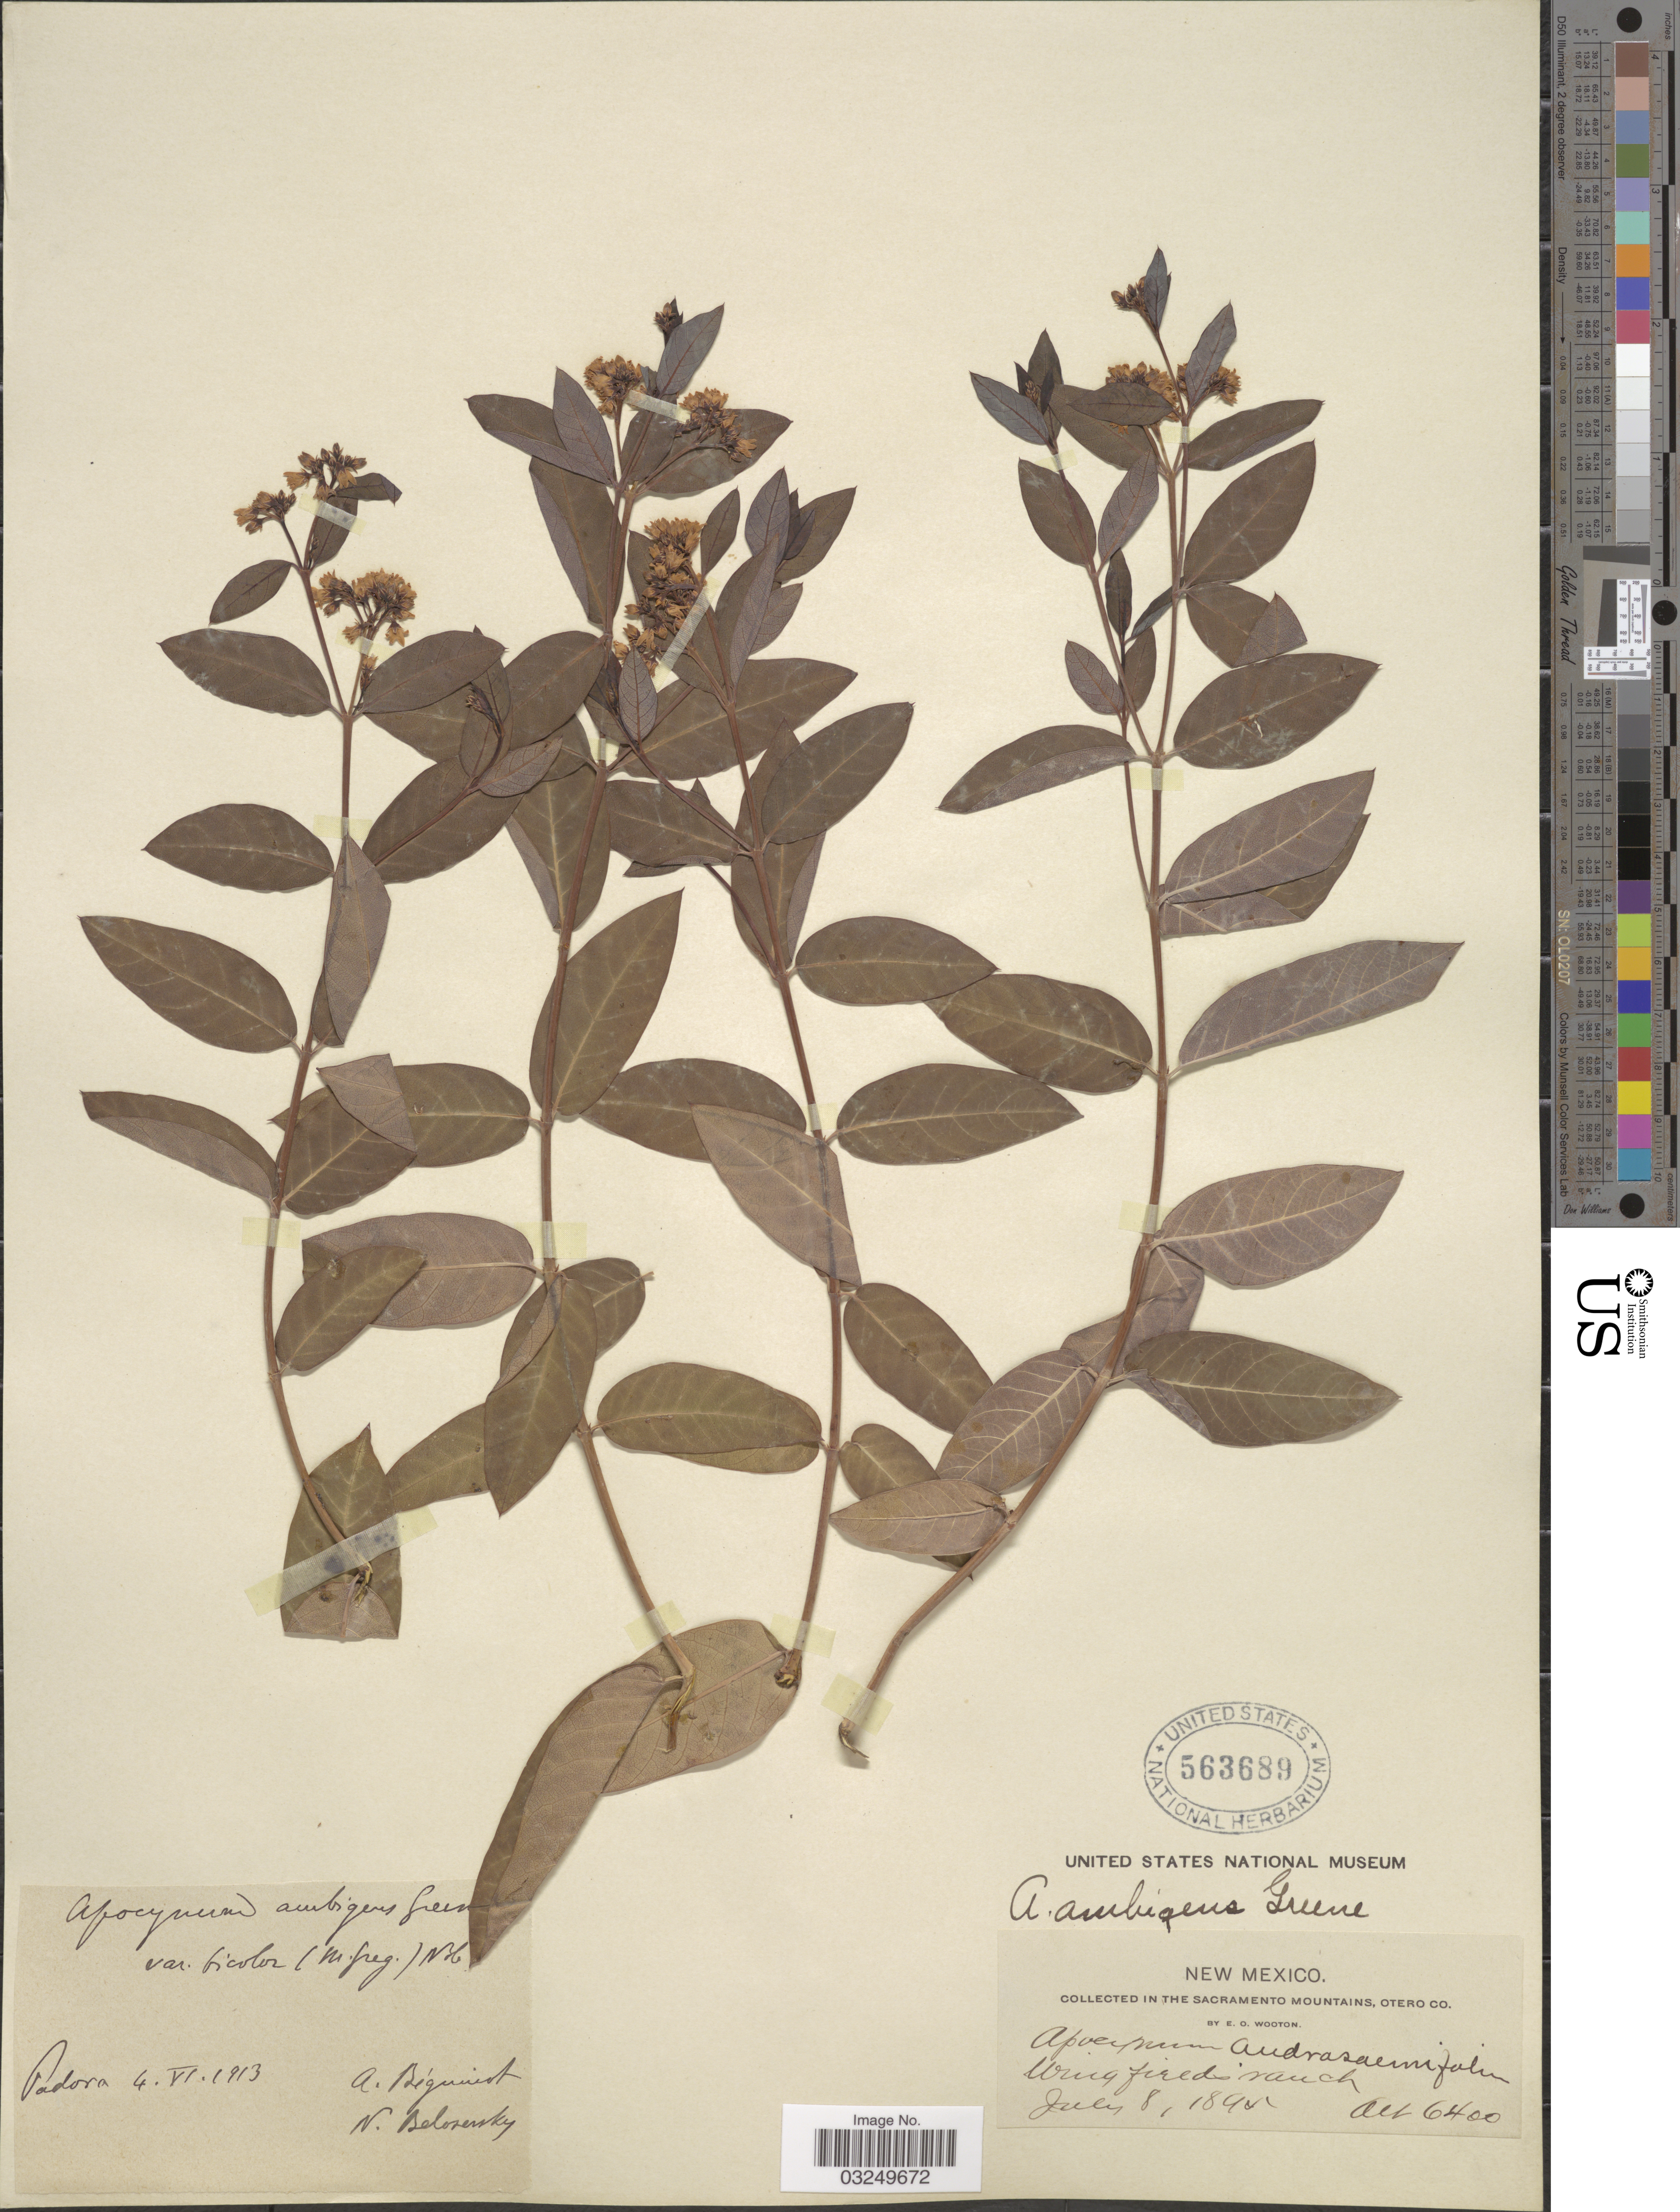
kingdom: Plantae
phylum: Tracheophyta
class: Magnoliopsida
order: Gentianales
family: Apocynaceae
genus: Apocynum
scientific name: Apocynum bicolor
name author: E.A. McGregor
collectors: E. O. Wooton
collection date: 1895-07-08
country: United States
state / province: New Mexico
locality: In the Sacramento Mountains, Otero Co. Wingfields ranch.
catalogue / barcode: US 563689